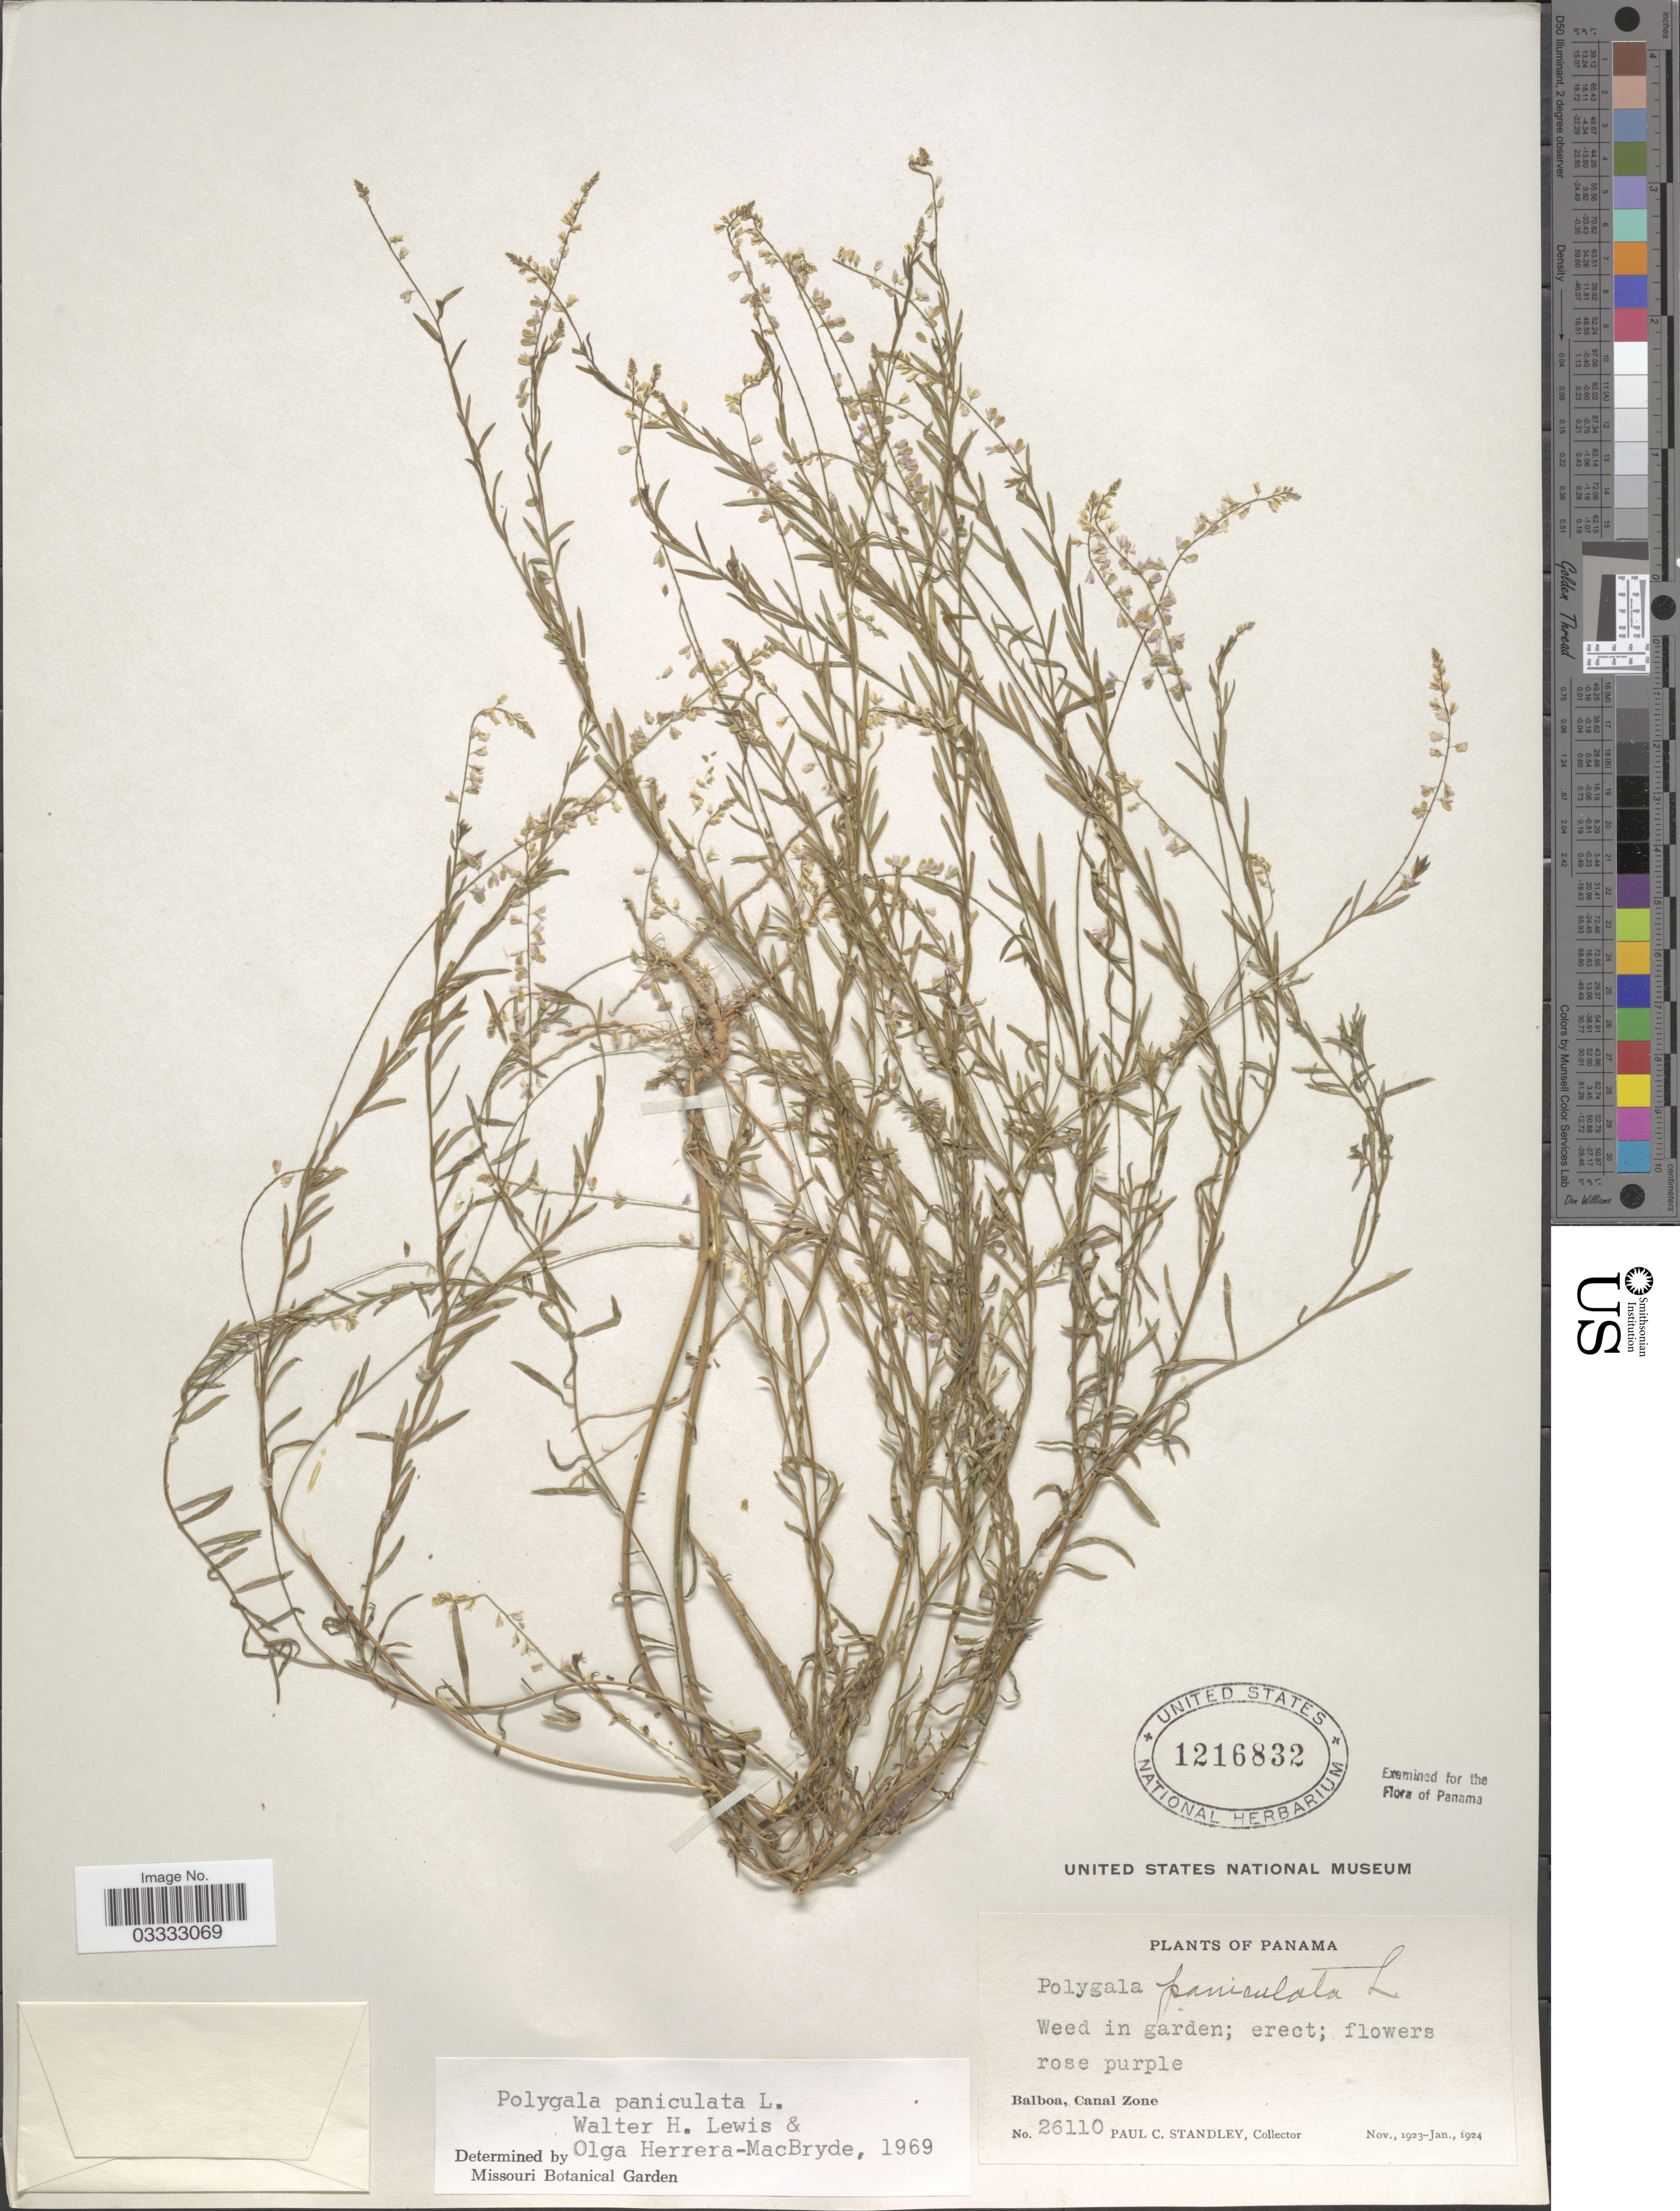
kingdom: Plantae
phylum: Tracheophyta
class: Magnoliopsida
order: Fabales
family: Polygalaceae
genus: Polygala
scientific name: Polygala paniculata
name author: L.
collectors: P. C. Standley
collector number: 26110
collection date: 1923-11/1924-01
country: Panama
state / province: Colón / Panamá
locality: Balboa, Canal Zone.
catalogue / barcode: US 1216832